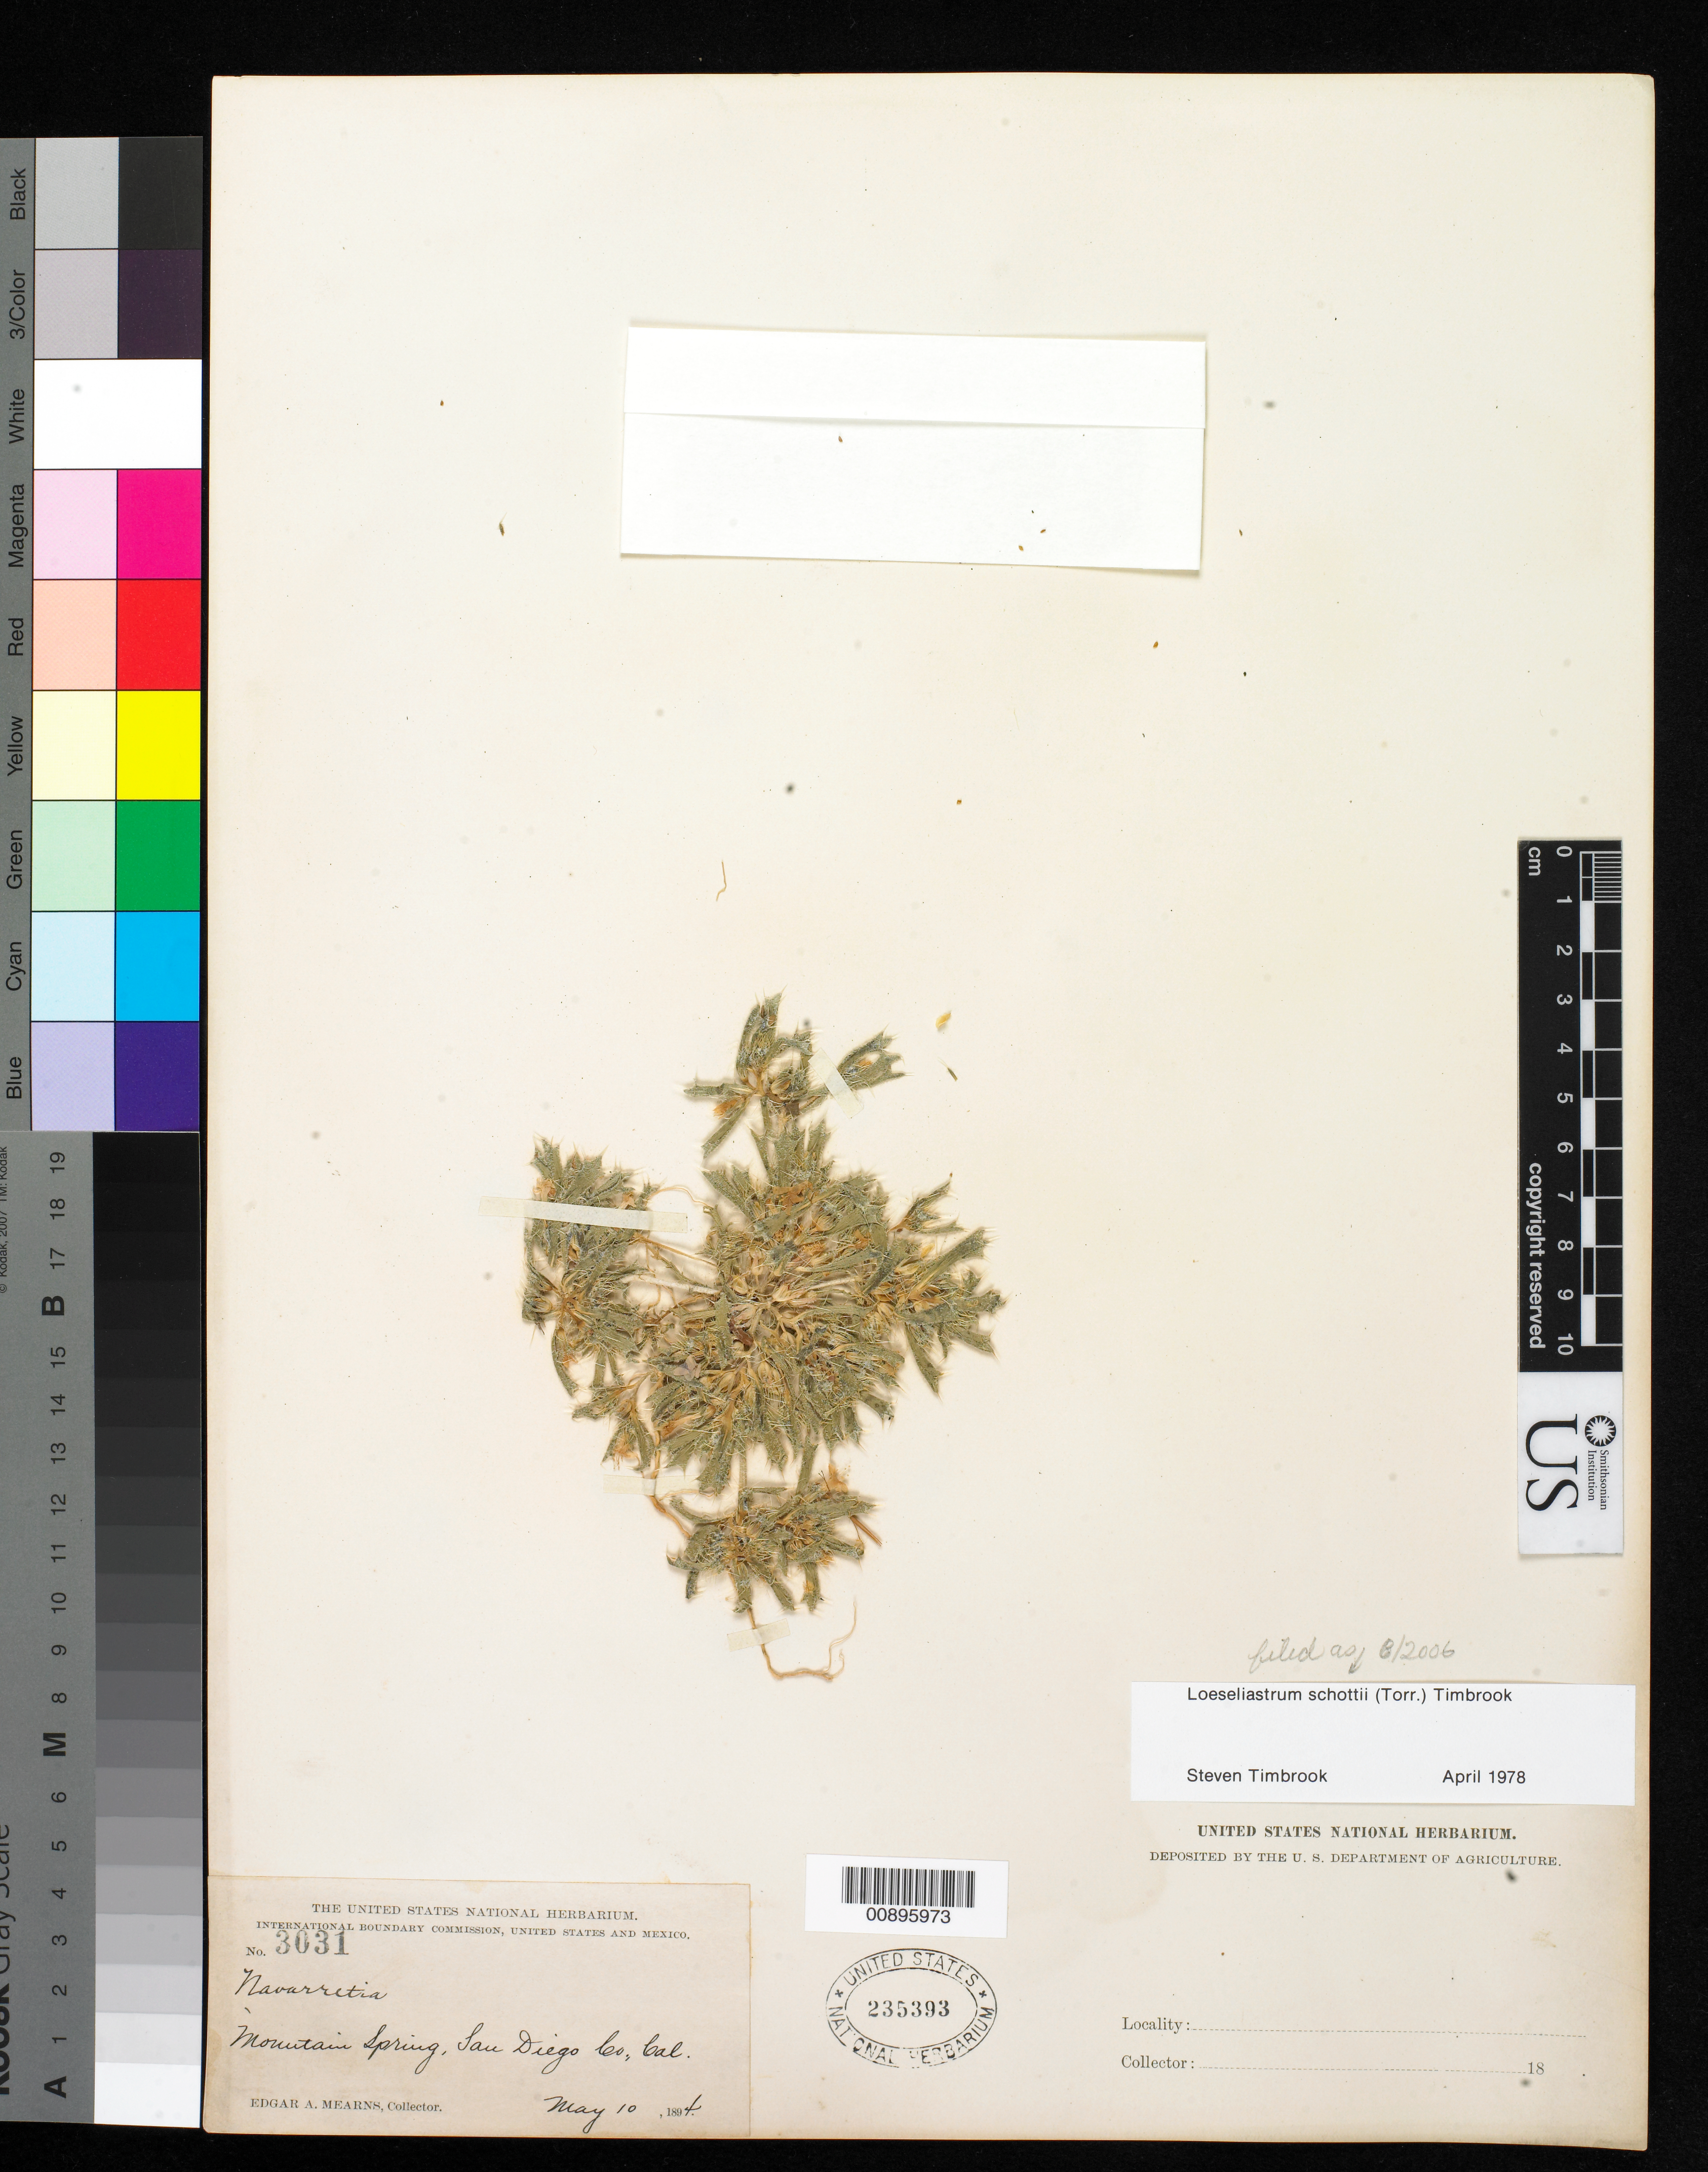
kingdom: Plantae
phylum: Tracheophyta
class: Magnoliopsida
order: Ericales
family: Polemoniaceae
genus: Loeseliastrum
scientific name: Loeseliastrum schottii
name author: (Torr.) Timbrook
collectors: E. A. Mearns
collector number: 3031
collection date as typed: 10 May 1894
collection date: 1894-05-10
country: United States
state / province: California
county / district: San Diego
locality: Mountain Spring, San Diego County, California.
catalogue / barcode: US 235393